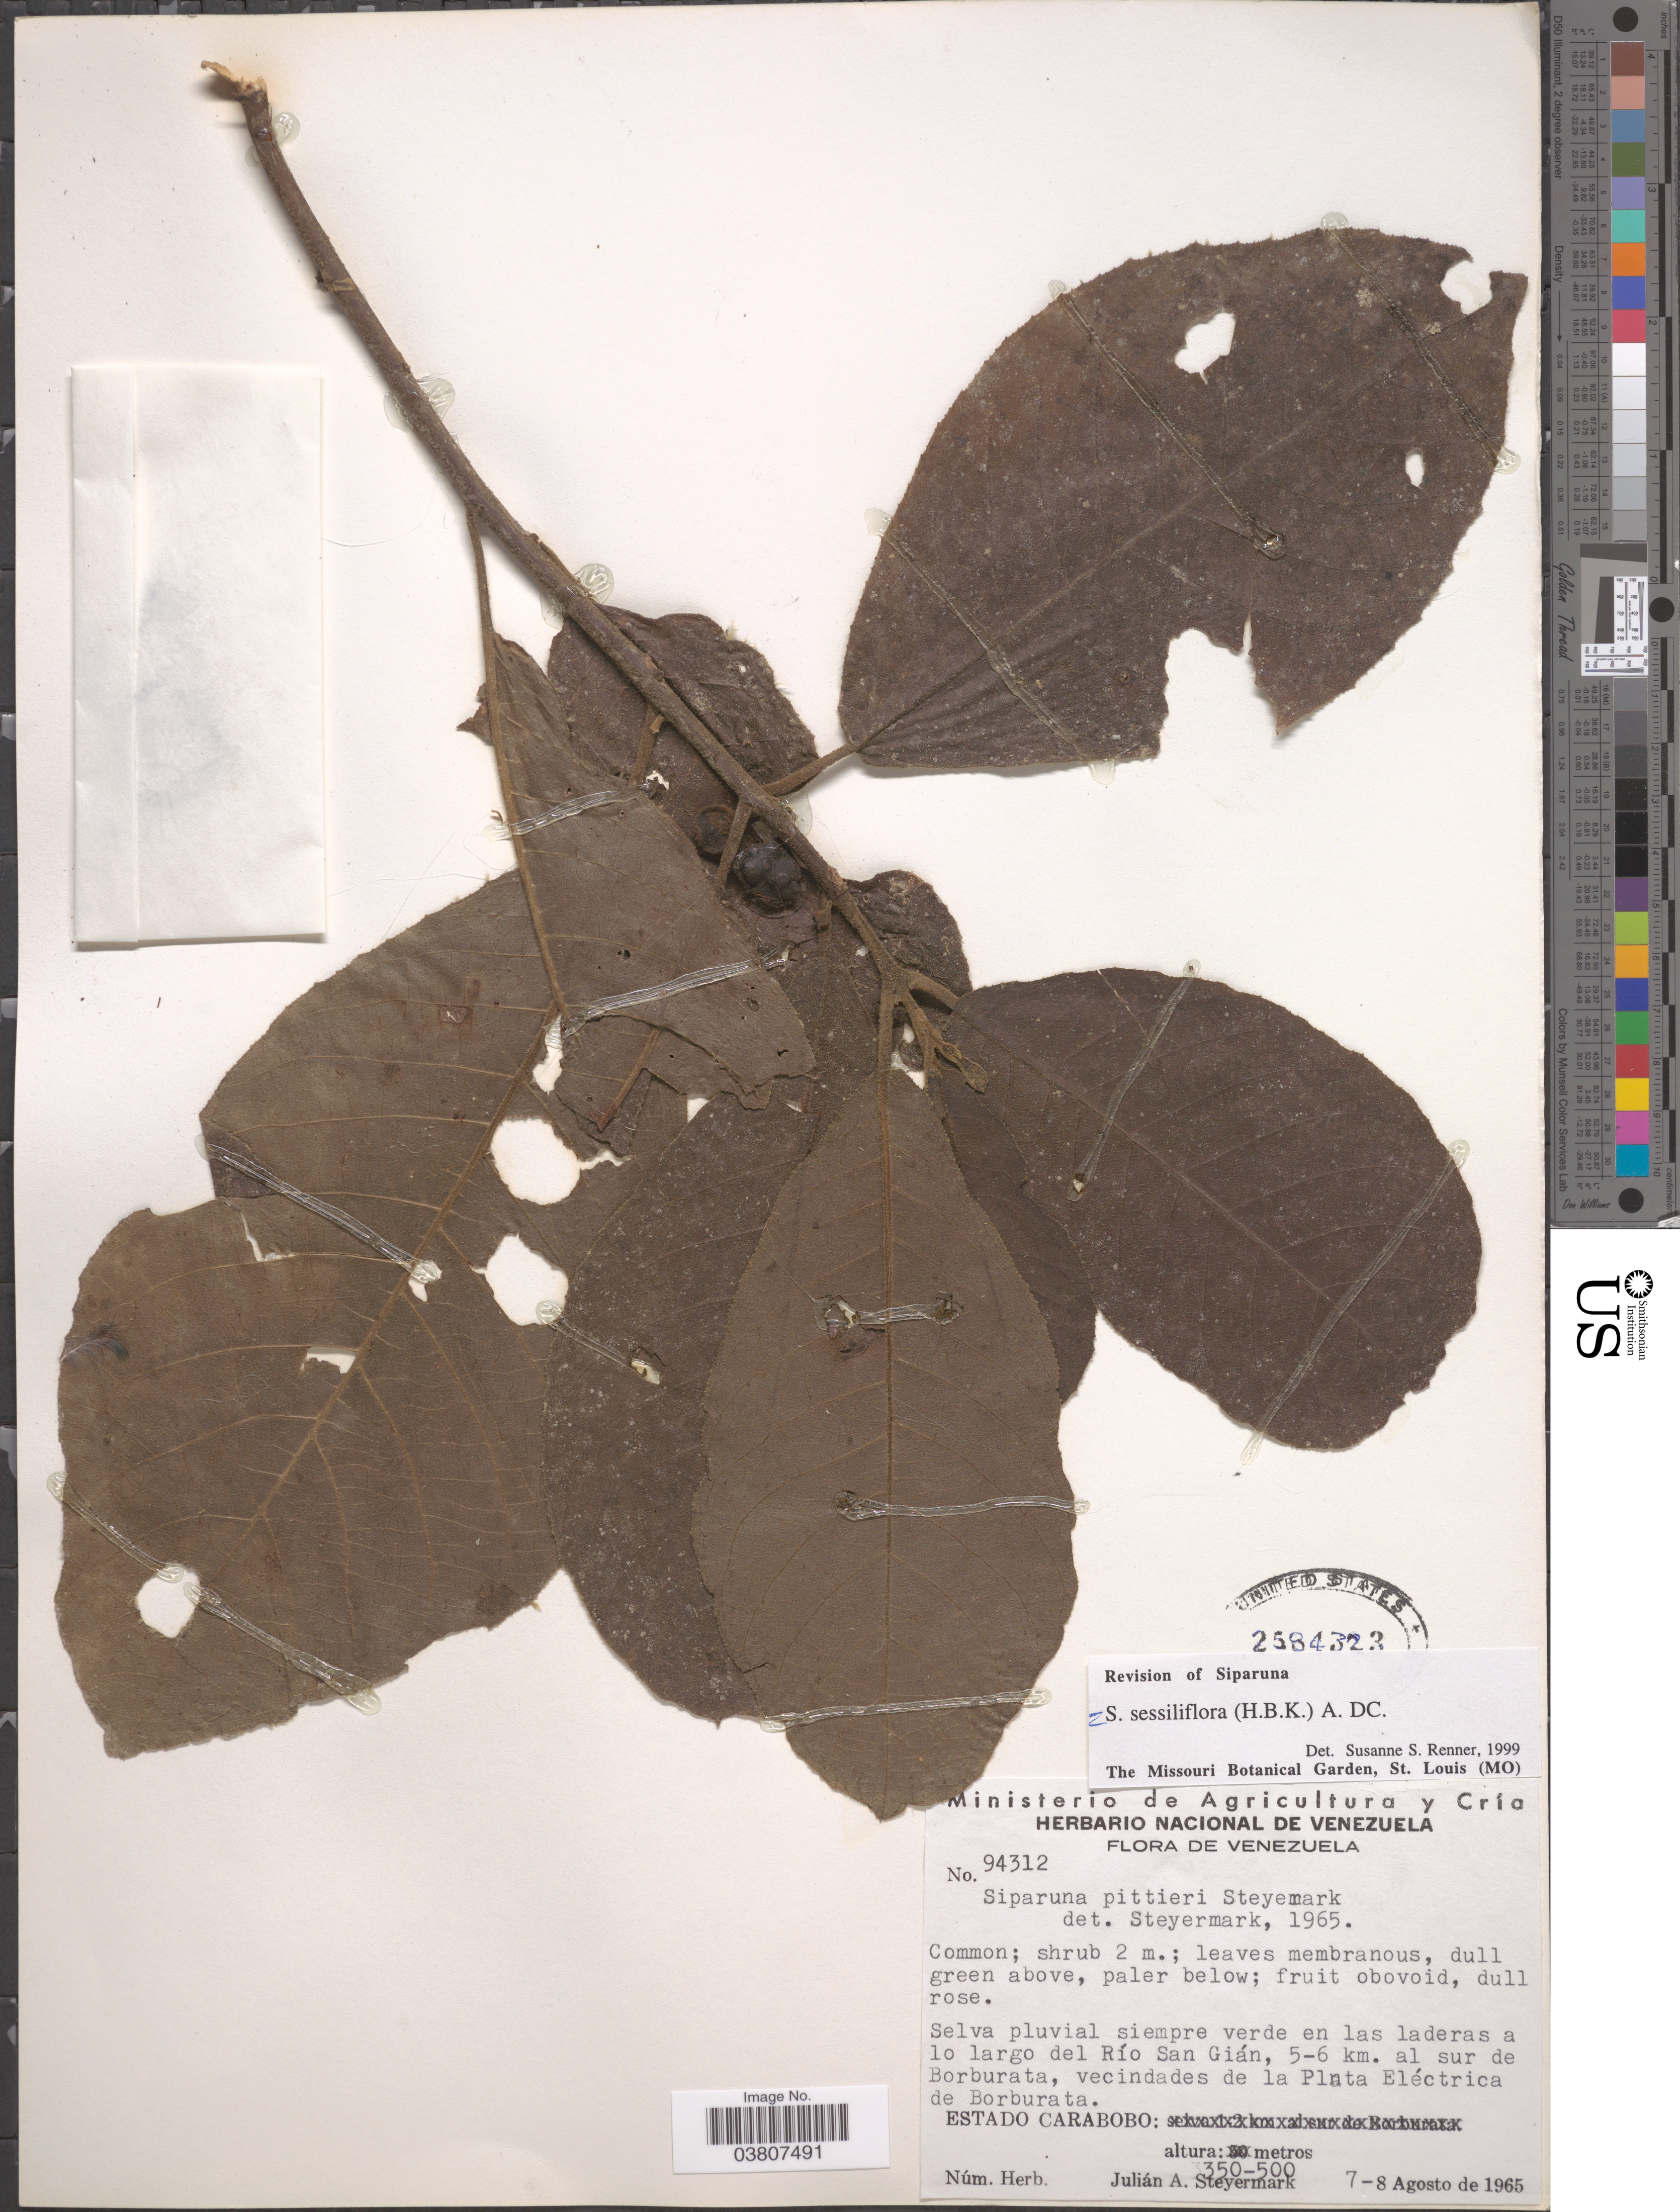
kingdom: Plantae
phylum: Tracheophyta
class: Magnoliopsida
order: Laurales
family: Siparunaceae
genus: Siparuna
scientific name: Siparuna sessiliflora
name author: (Kunth) A. DC.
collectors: J. Steyermark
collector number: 94312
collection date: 1965-08-07/1965-08-08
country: Venezuela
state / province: Carabobo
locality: Selva pluvial siempre verde en las laderas a lo largo del Río San Gián, 5-6 km. al sur de Borburata, vecindades de la Plnta Eléctrica de Borburata.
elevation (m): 350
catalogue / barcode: US 2584323